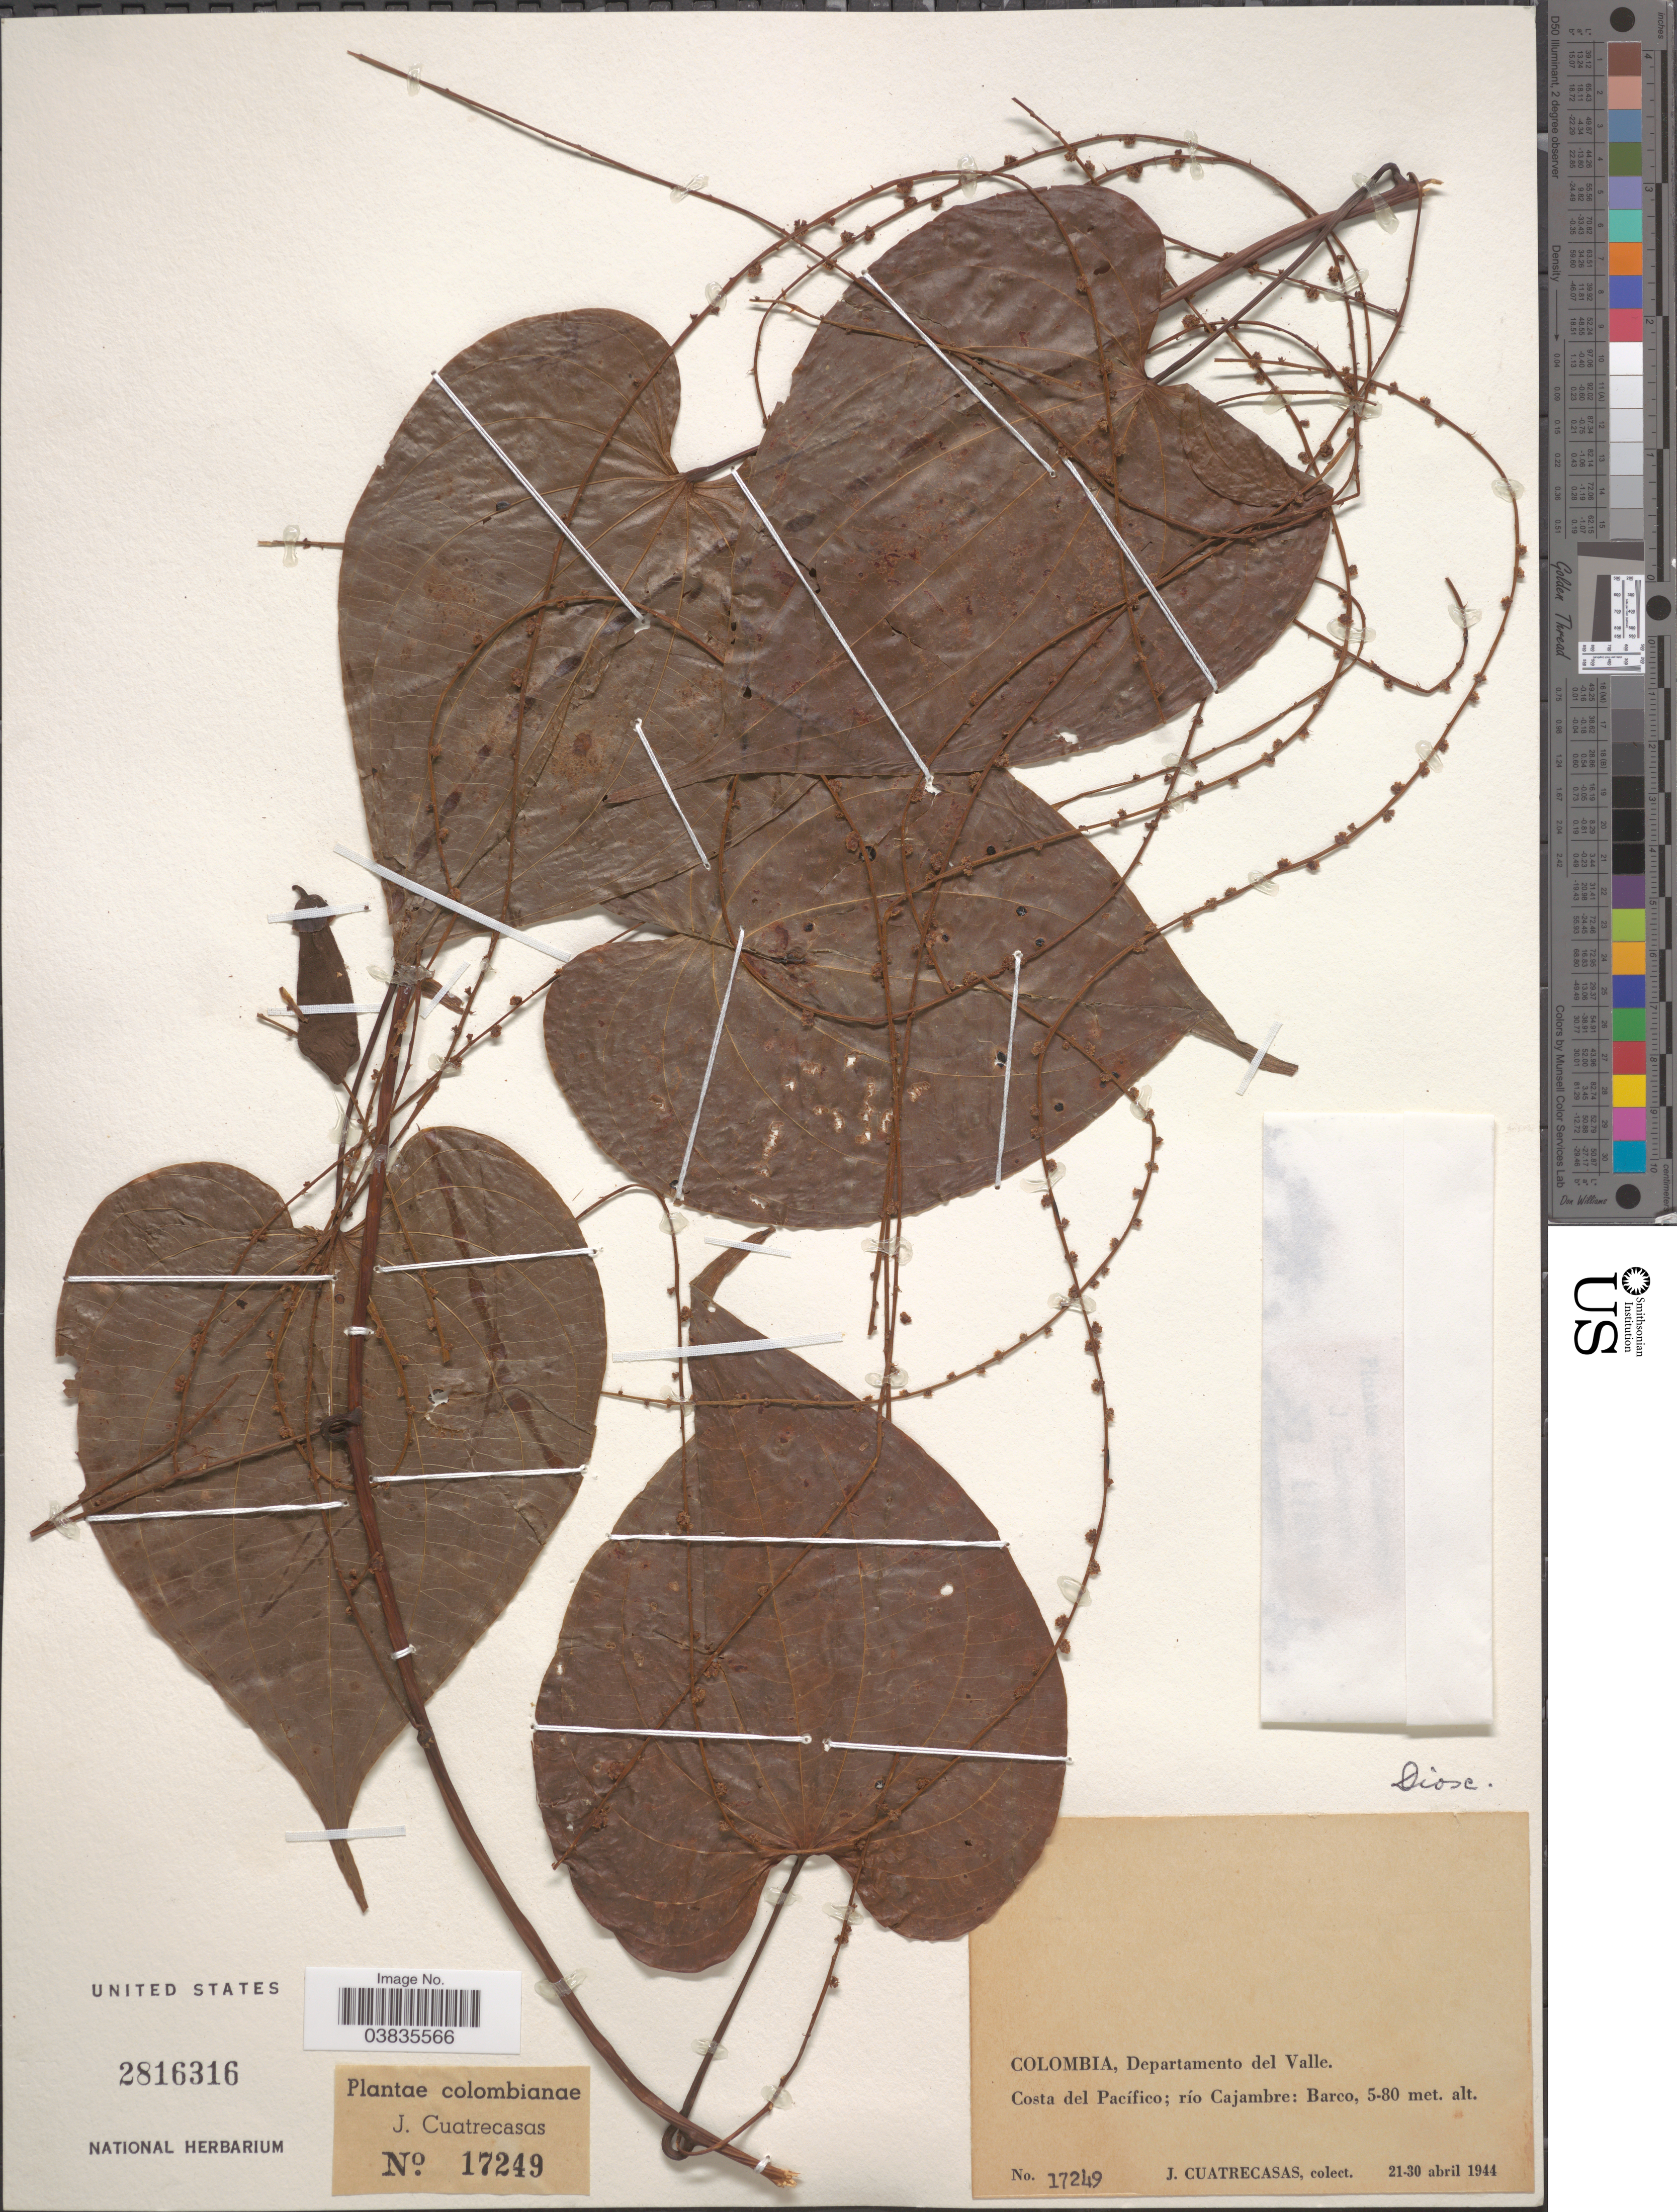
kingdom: Plantae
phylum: Tracheophyta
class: Liliopsida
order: Dioscoreales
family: Dioscoreaceae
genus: Dioscorea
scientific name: Dioscorea sp.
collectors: J. Cuatrecasas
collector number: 17249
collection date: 1944-04-21/1944-04-30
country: Colombia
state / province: Valle del Cauca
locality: Departamento del Valle. Costa del Pacífico; río Cajambre: Barco.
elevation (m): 5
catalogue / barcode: US 2816316